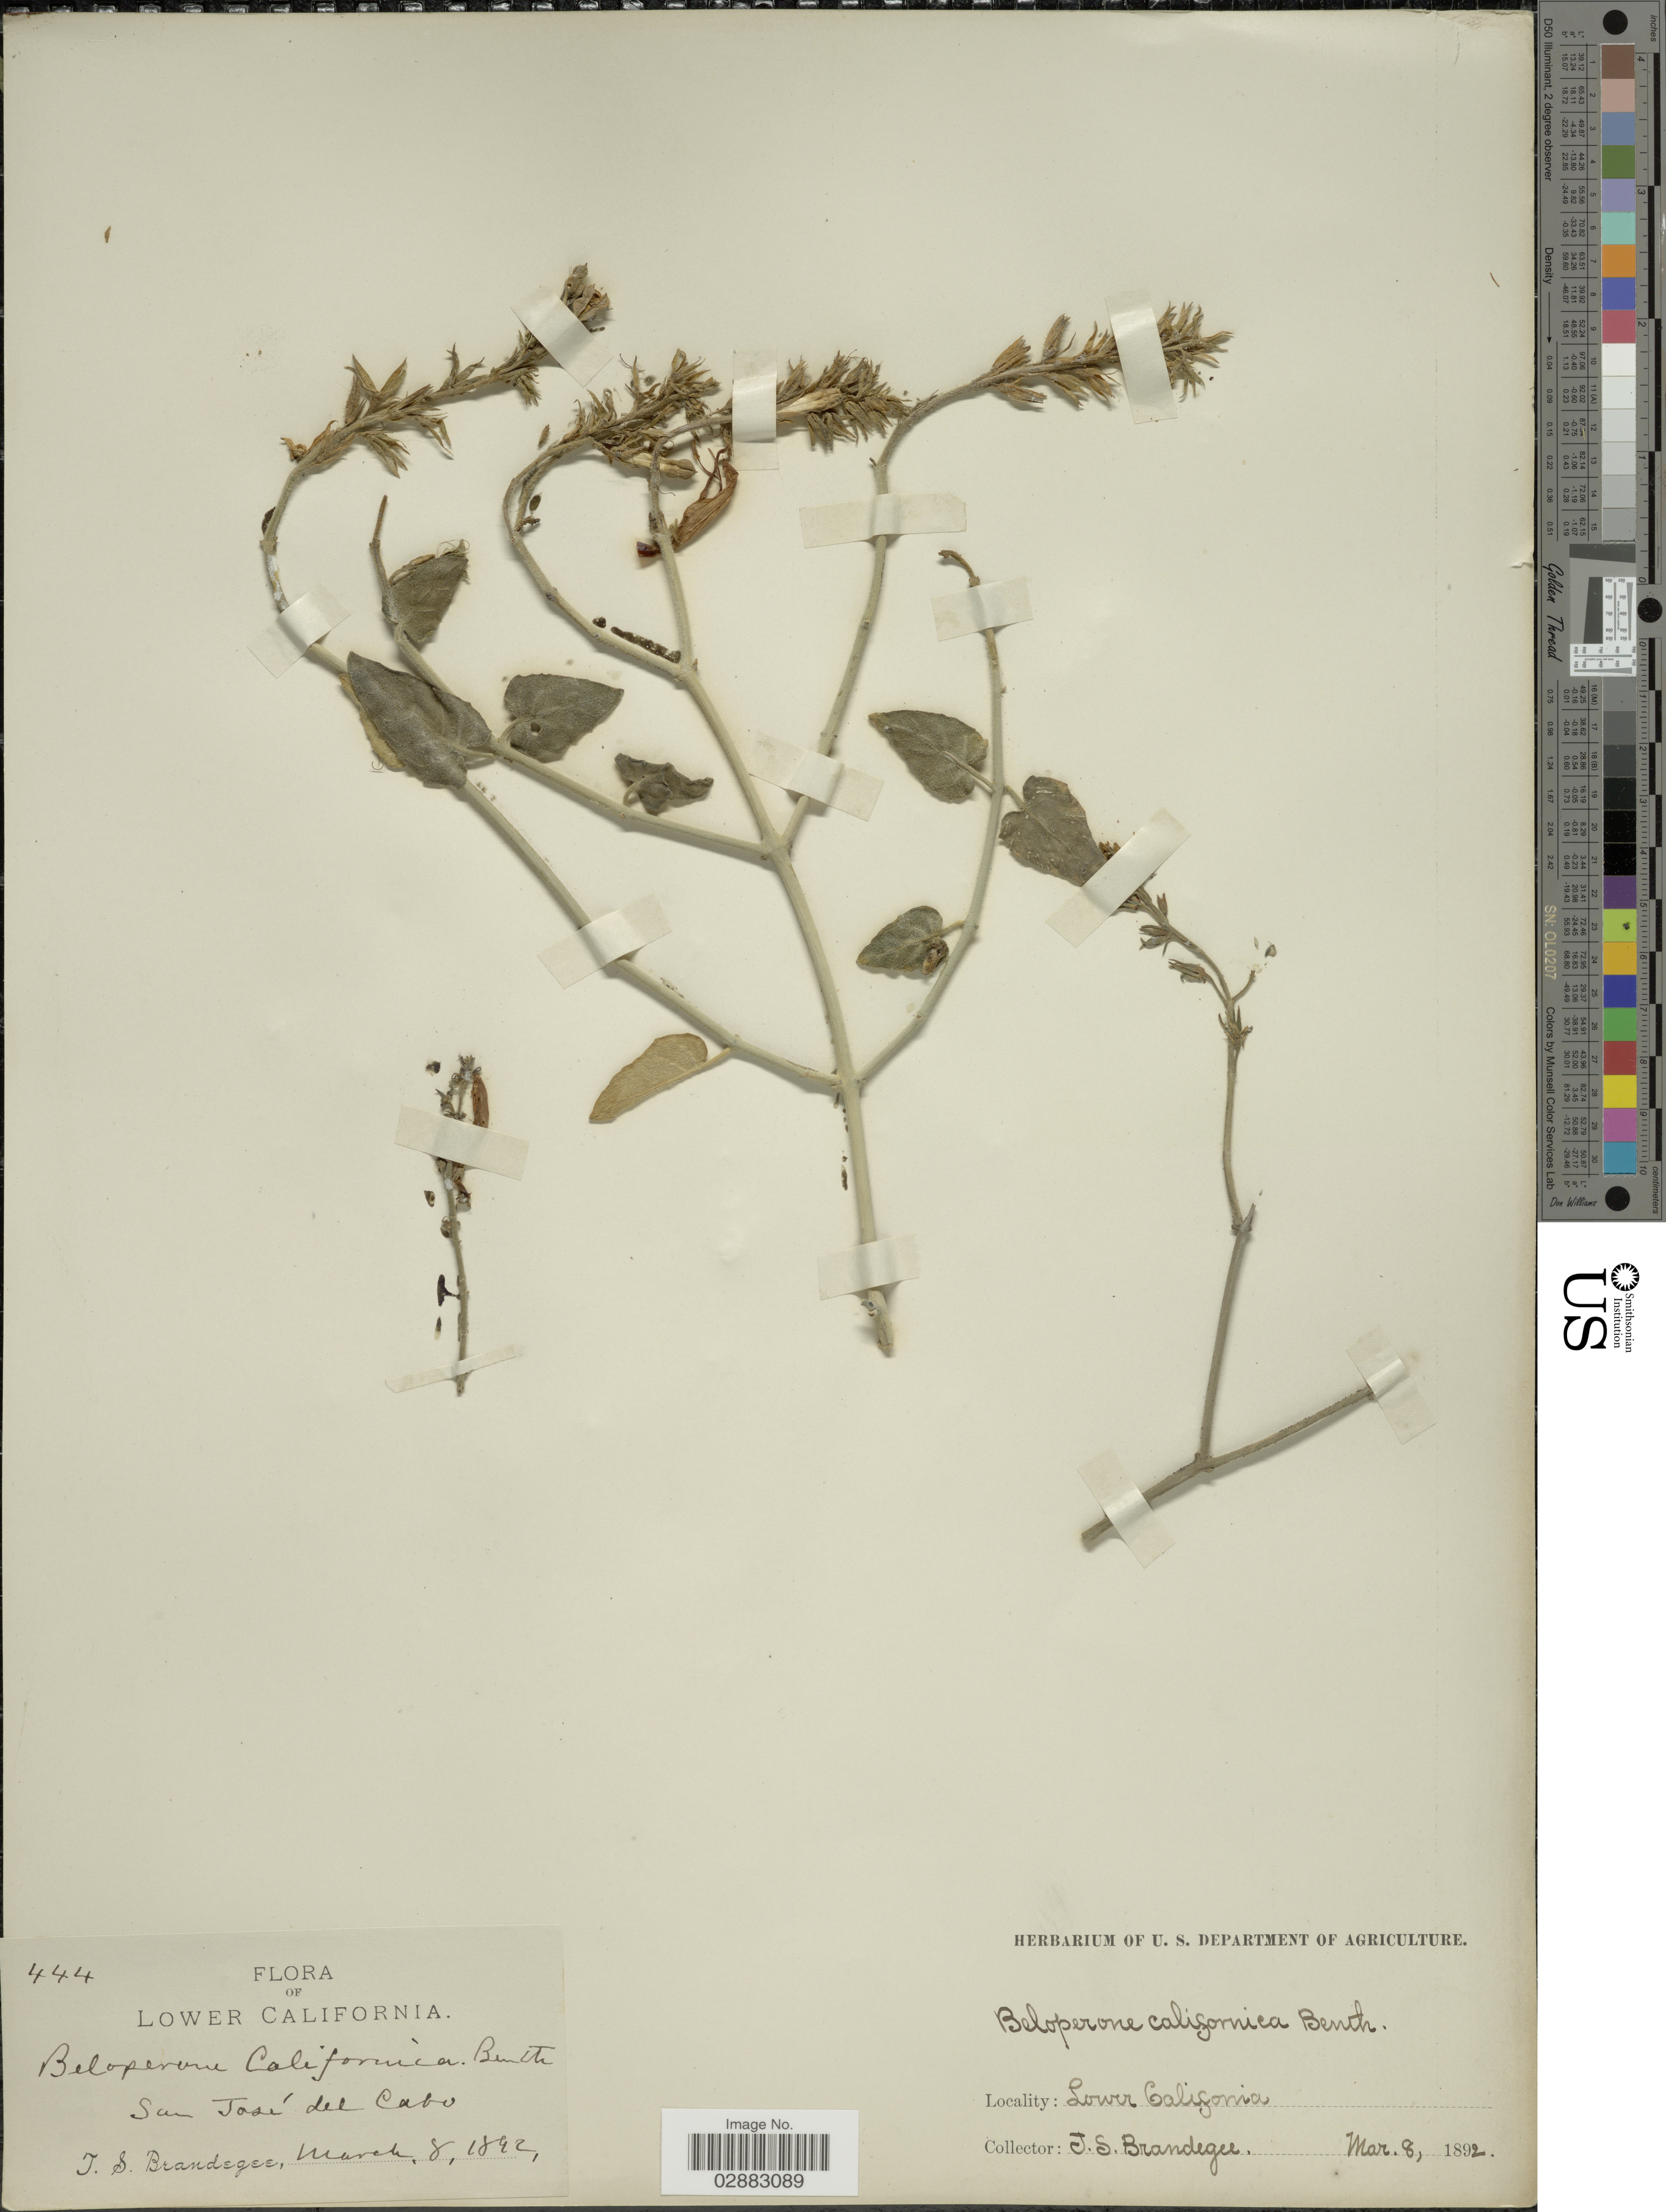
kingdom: Plantae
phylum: Tracheophyta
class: Magnoliopsida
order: Lamiales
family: Acanthaceae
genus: Beloperone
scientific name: Beloperone californica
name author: Benth.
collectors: T. S. Brandegee (herbarium)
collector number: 444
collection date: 1892-03-08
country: Mexico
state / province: Baja California Sur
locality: Lower California. San José del Cabo.